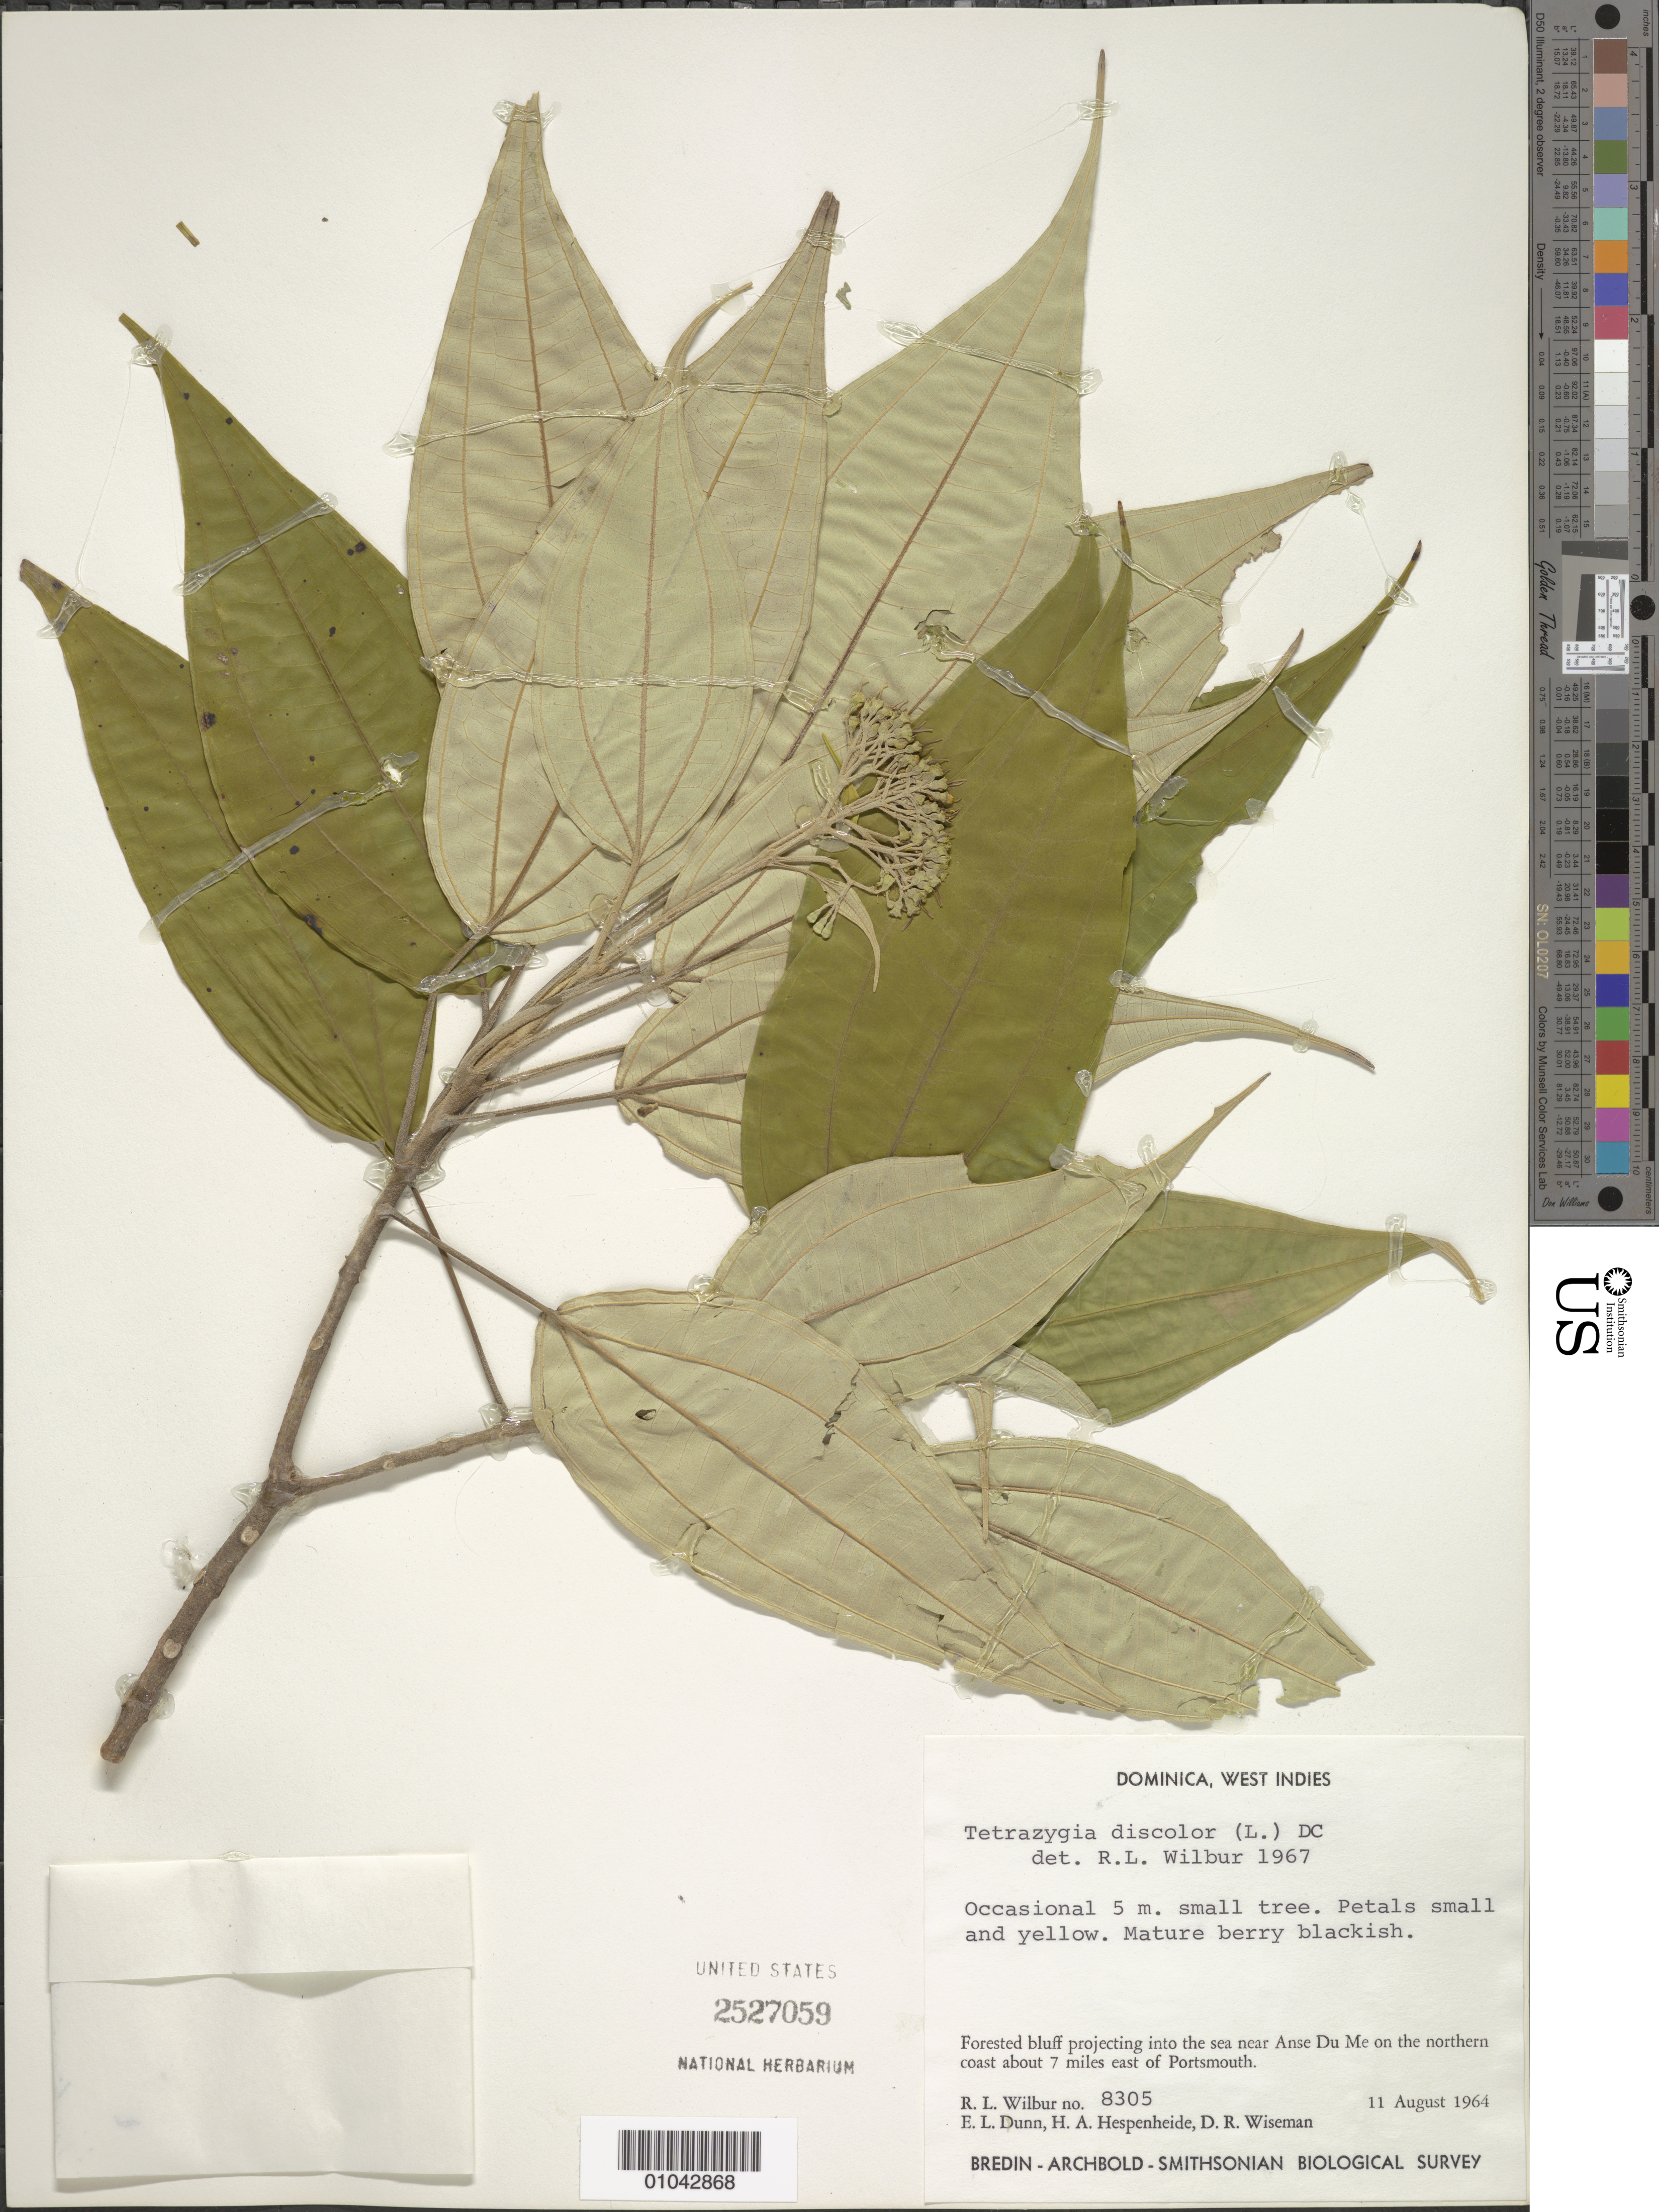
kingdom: Plantae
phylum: Tracheophyta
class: Magnoliopsida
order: Myrtales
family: Melastomataceae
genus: Tetrazygia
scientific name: Tetrazygia discolor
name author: (L.) DC.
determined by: Wilbur, R. L.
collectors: R. L. Wilbur, E. Dunn, H. A. Hespenheide & D. R. Wiseman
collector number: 8305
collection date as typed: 11 Aug 1964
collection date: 1964-08-11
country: Dominica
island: Dominica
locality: Near Anse Du Me on the northern coast about 7 miles east of Portsmouth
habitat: Forested bluff projecting into the sea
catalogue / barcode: US 2527059